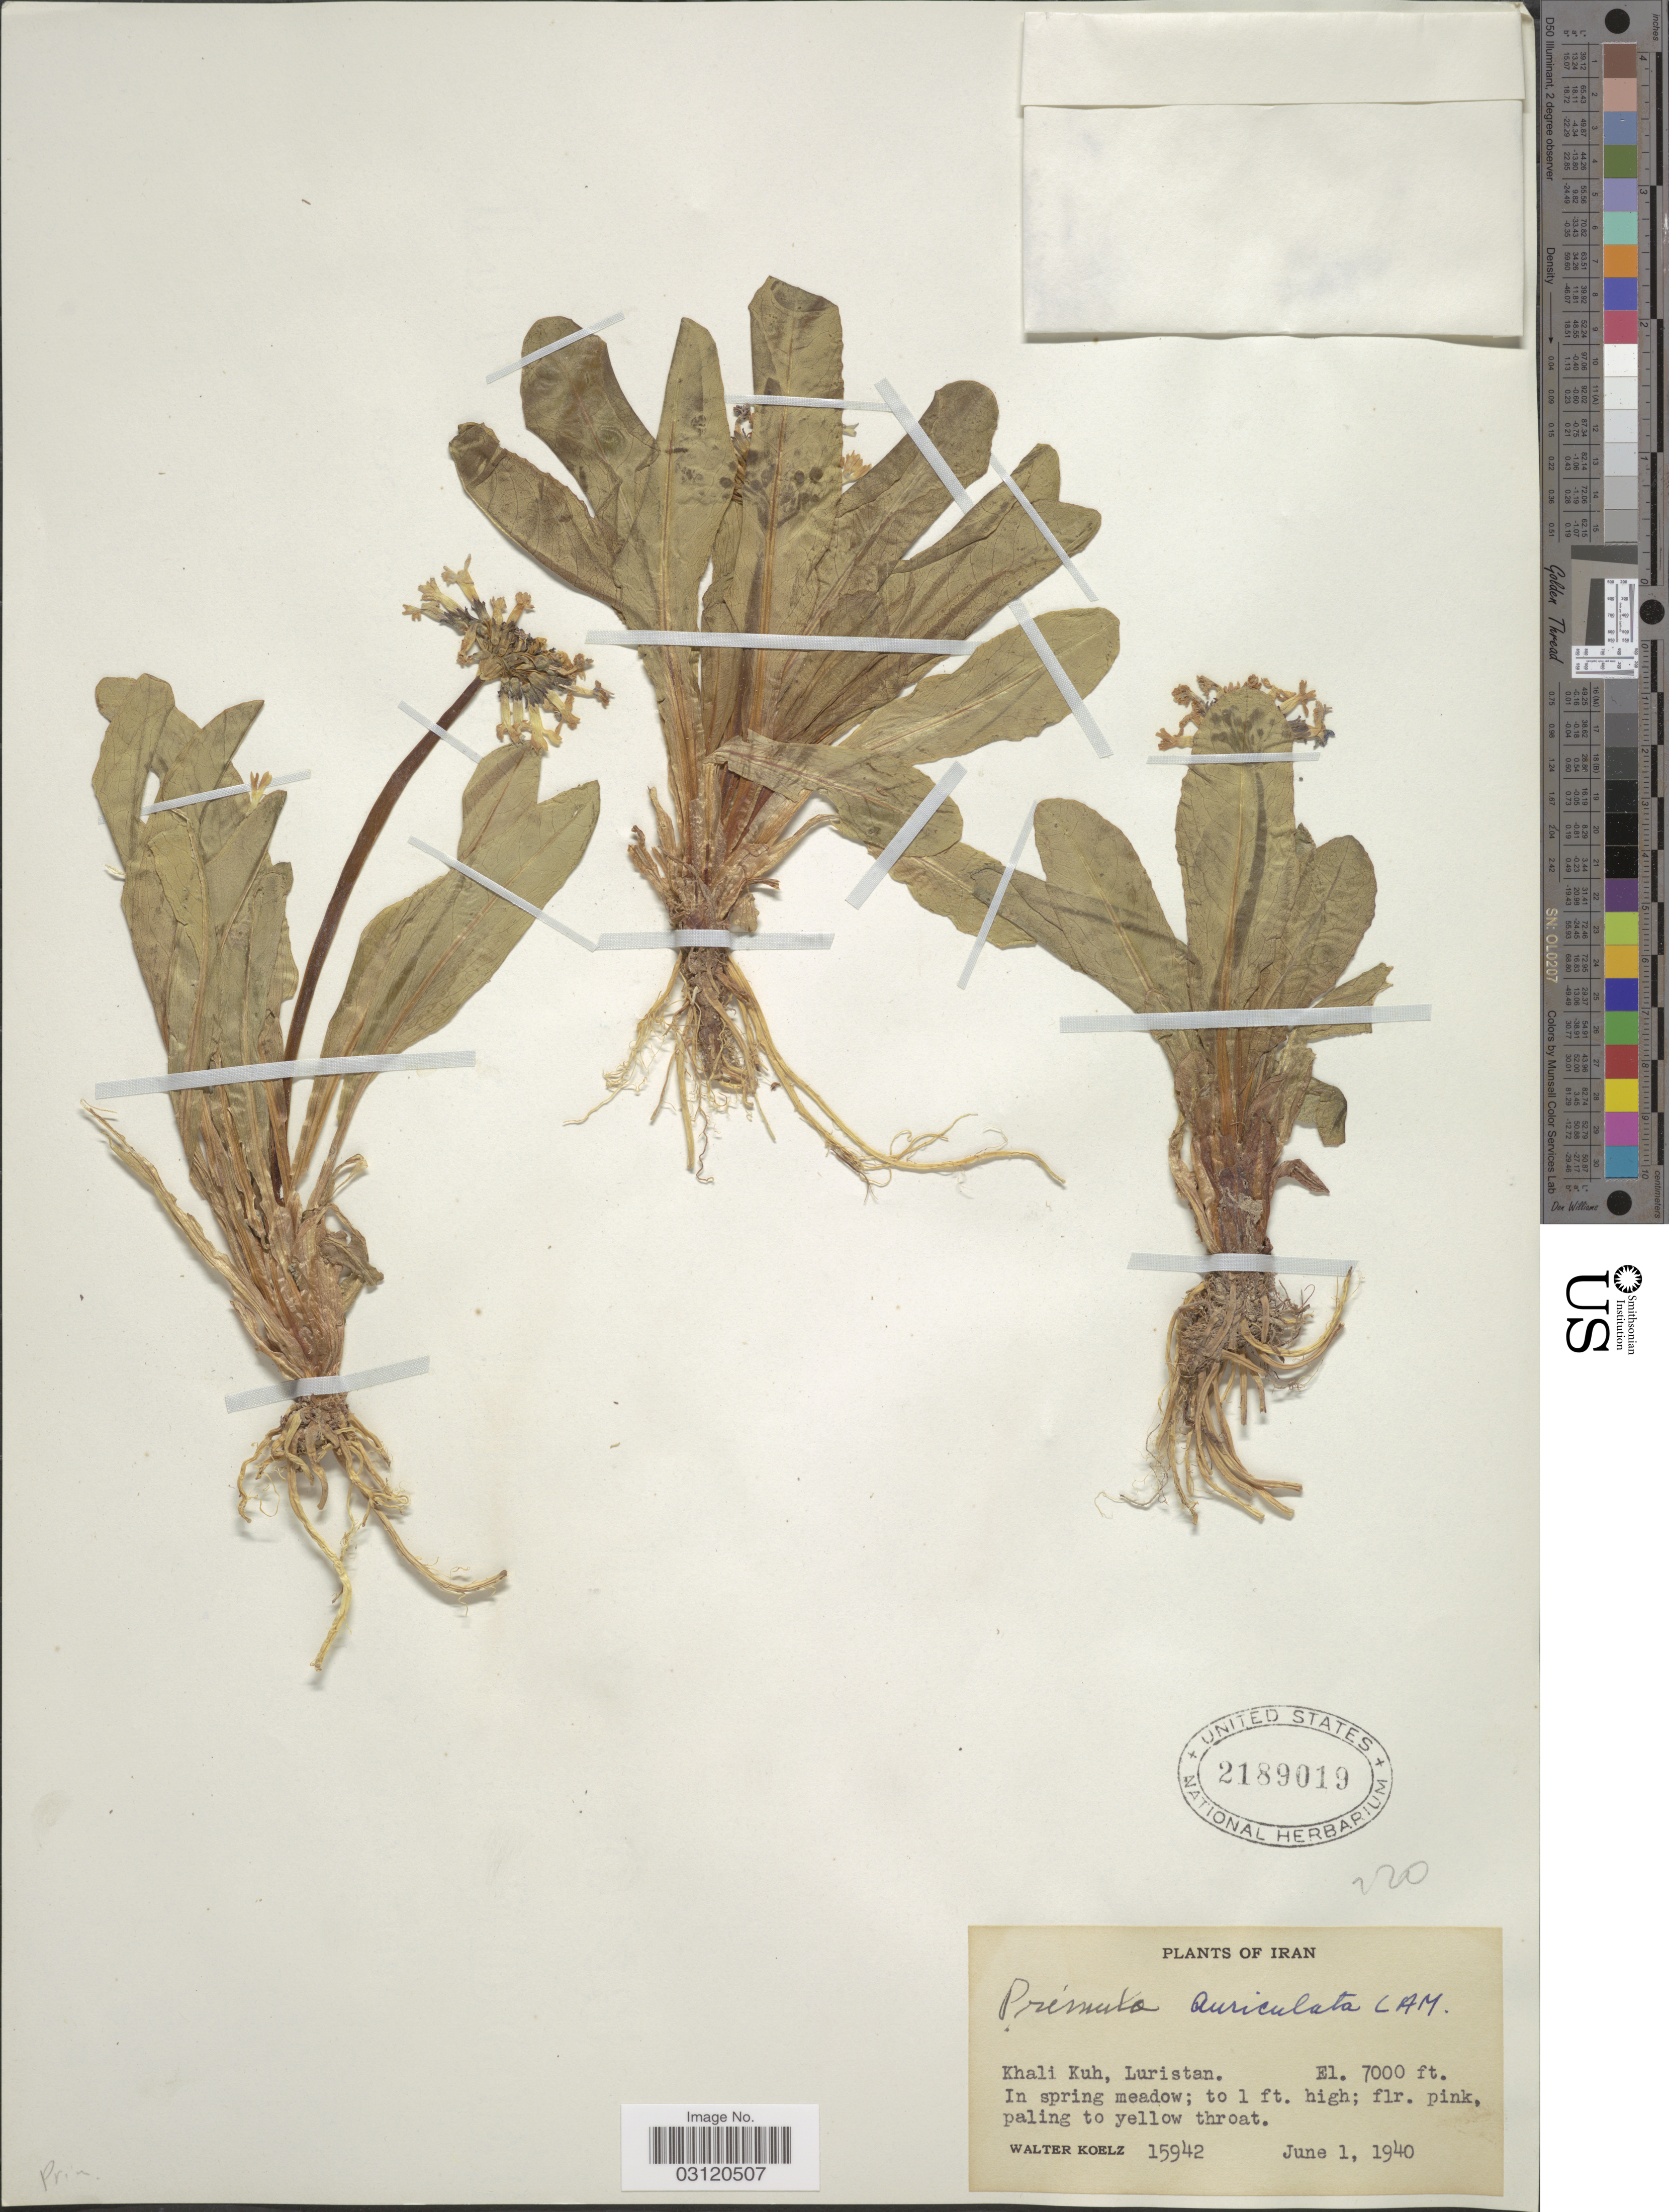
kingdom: Plantae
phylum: Tracheophyta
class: Magnoliopsida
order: Ericales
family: Primulaceae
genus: Primula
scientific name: Primula auriculata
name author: Lam.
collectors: W. N. Koelz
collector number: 15942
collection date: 1940-06-01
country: Iran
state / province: Hormozgan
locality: Khali Kuh, Luristan.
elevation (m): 2134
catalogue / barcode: US 2189019